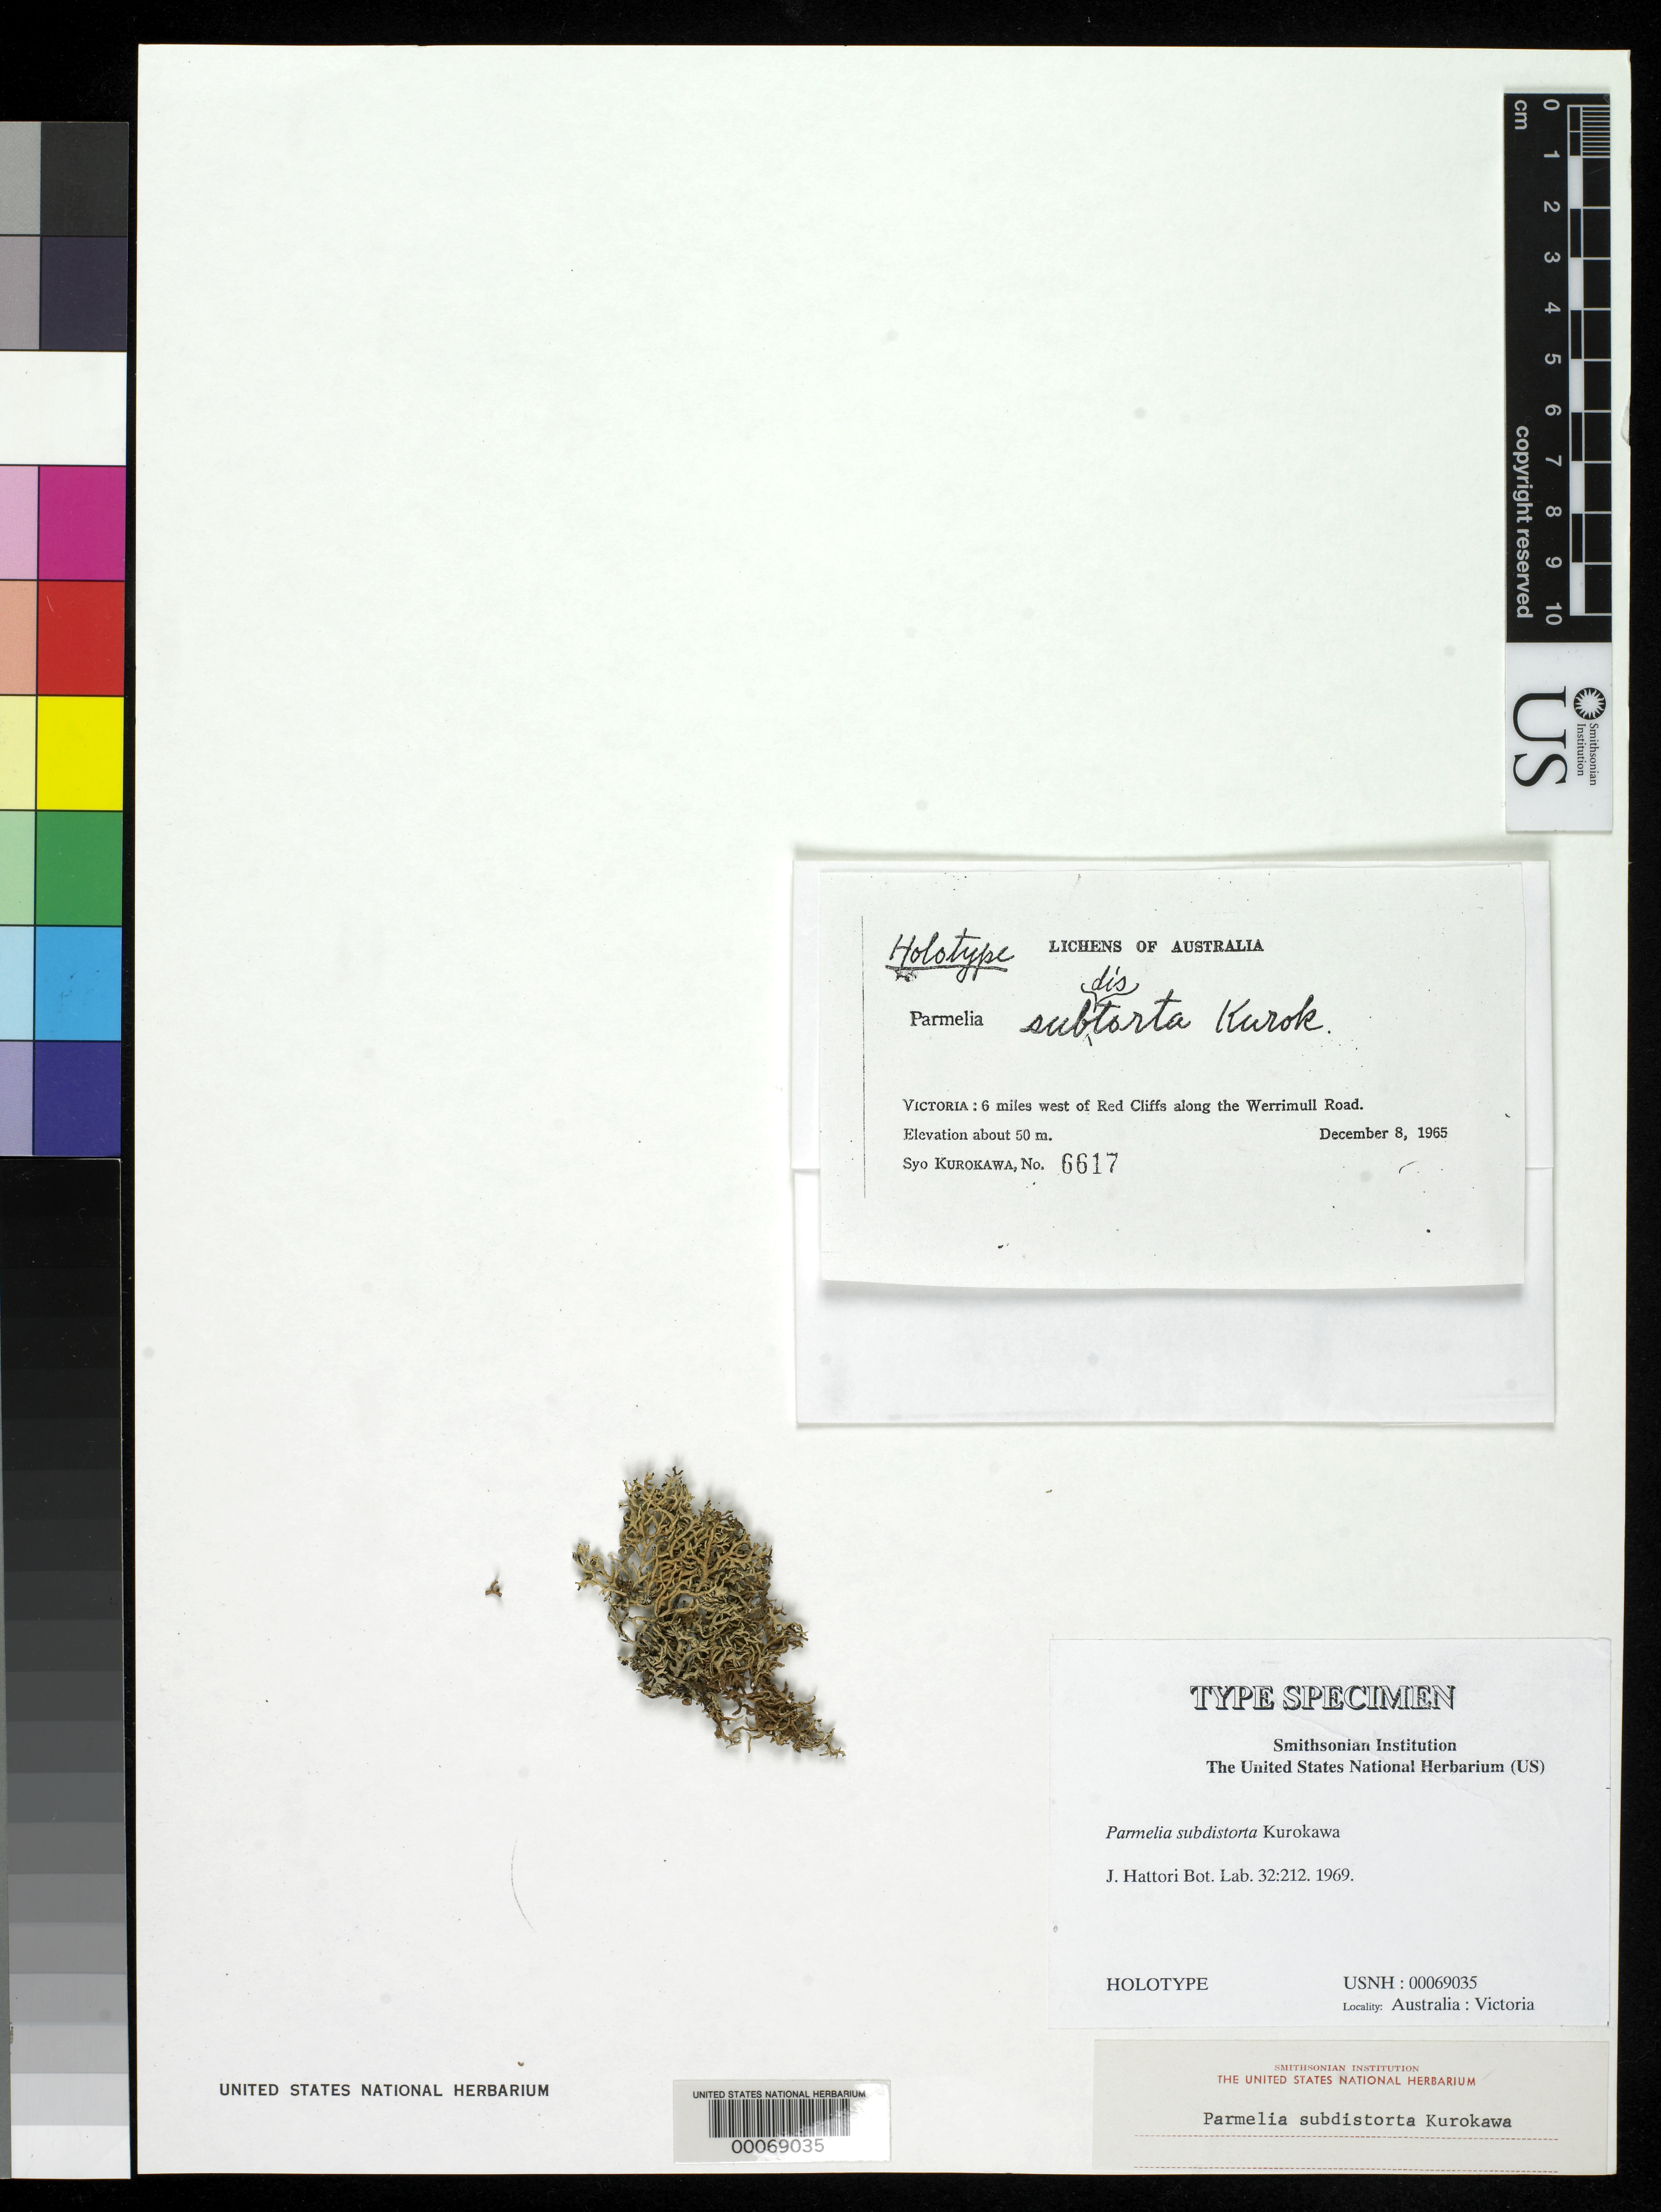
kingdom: Fungi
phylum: Ascomycota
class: Lecanoromycetes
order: Lecanorales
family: Parmeliaceae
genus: Parmelia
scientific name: Parmelia subdistorta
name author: Kurok.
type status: Holotype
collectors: S. Kurokawa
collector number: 6617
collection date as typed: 08 Dec 1965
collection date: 1965-12-08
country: Australia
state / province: Victoria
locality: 6 mi W of Red Cliffs, along Werrimull Rd.